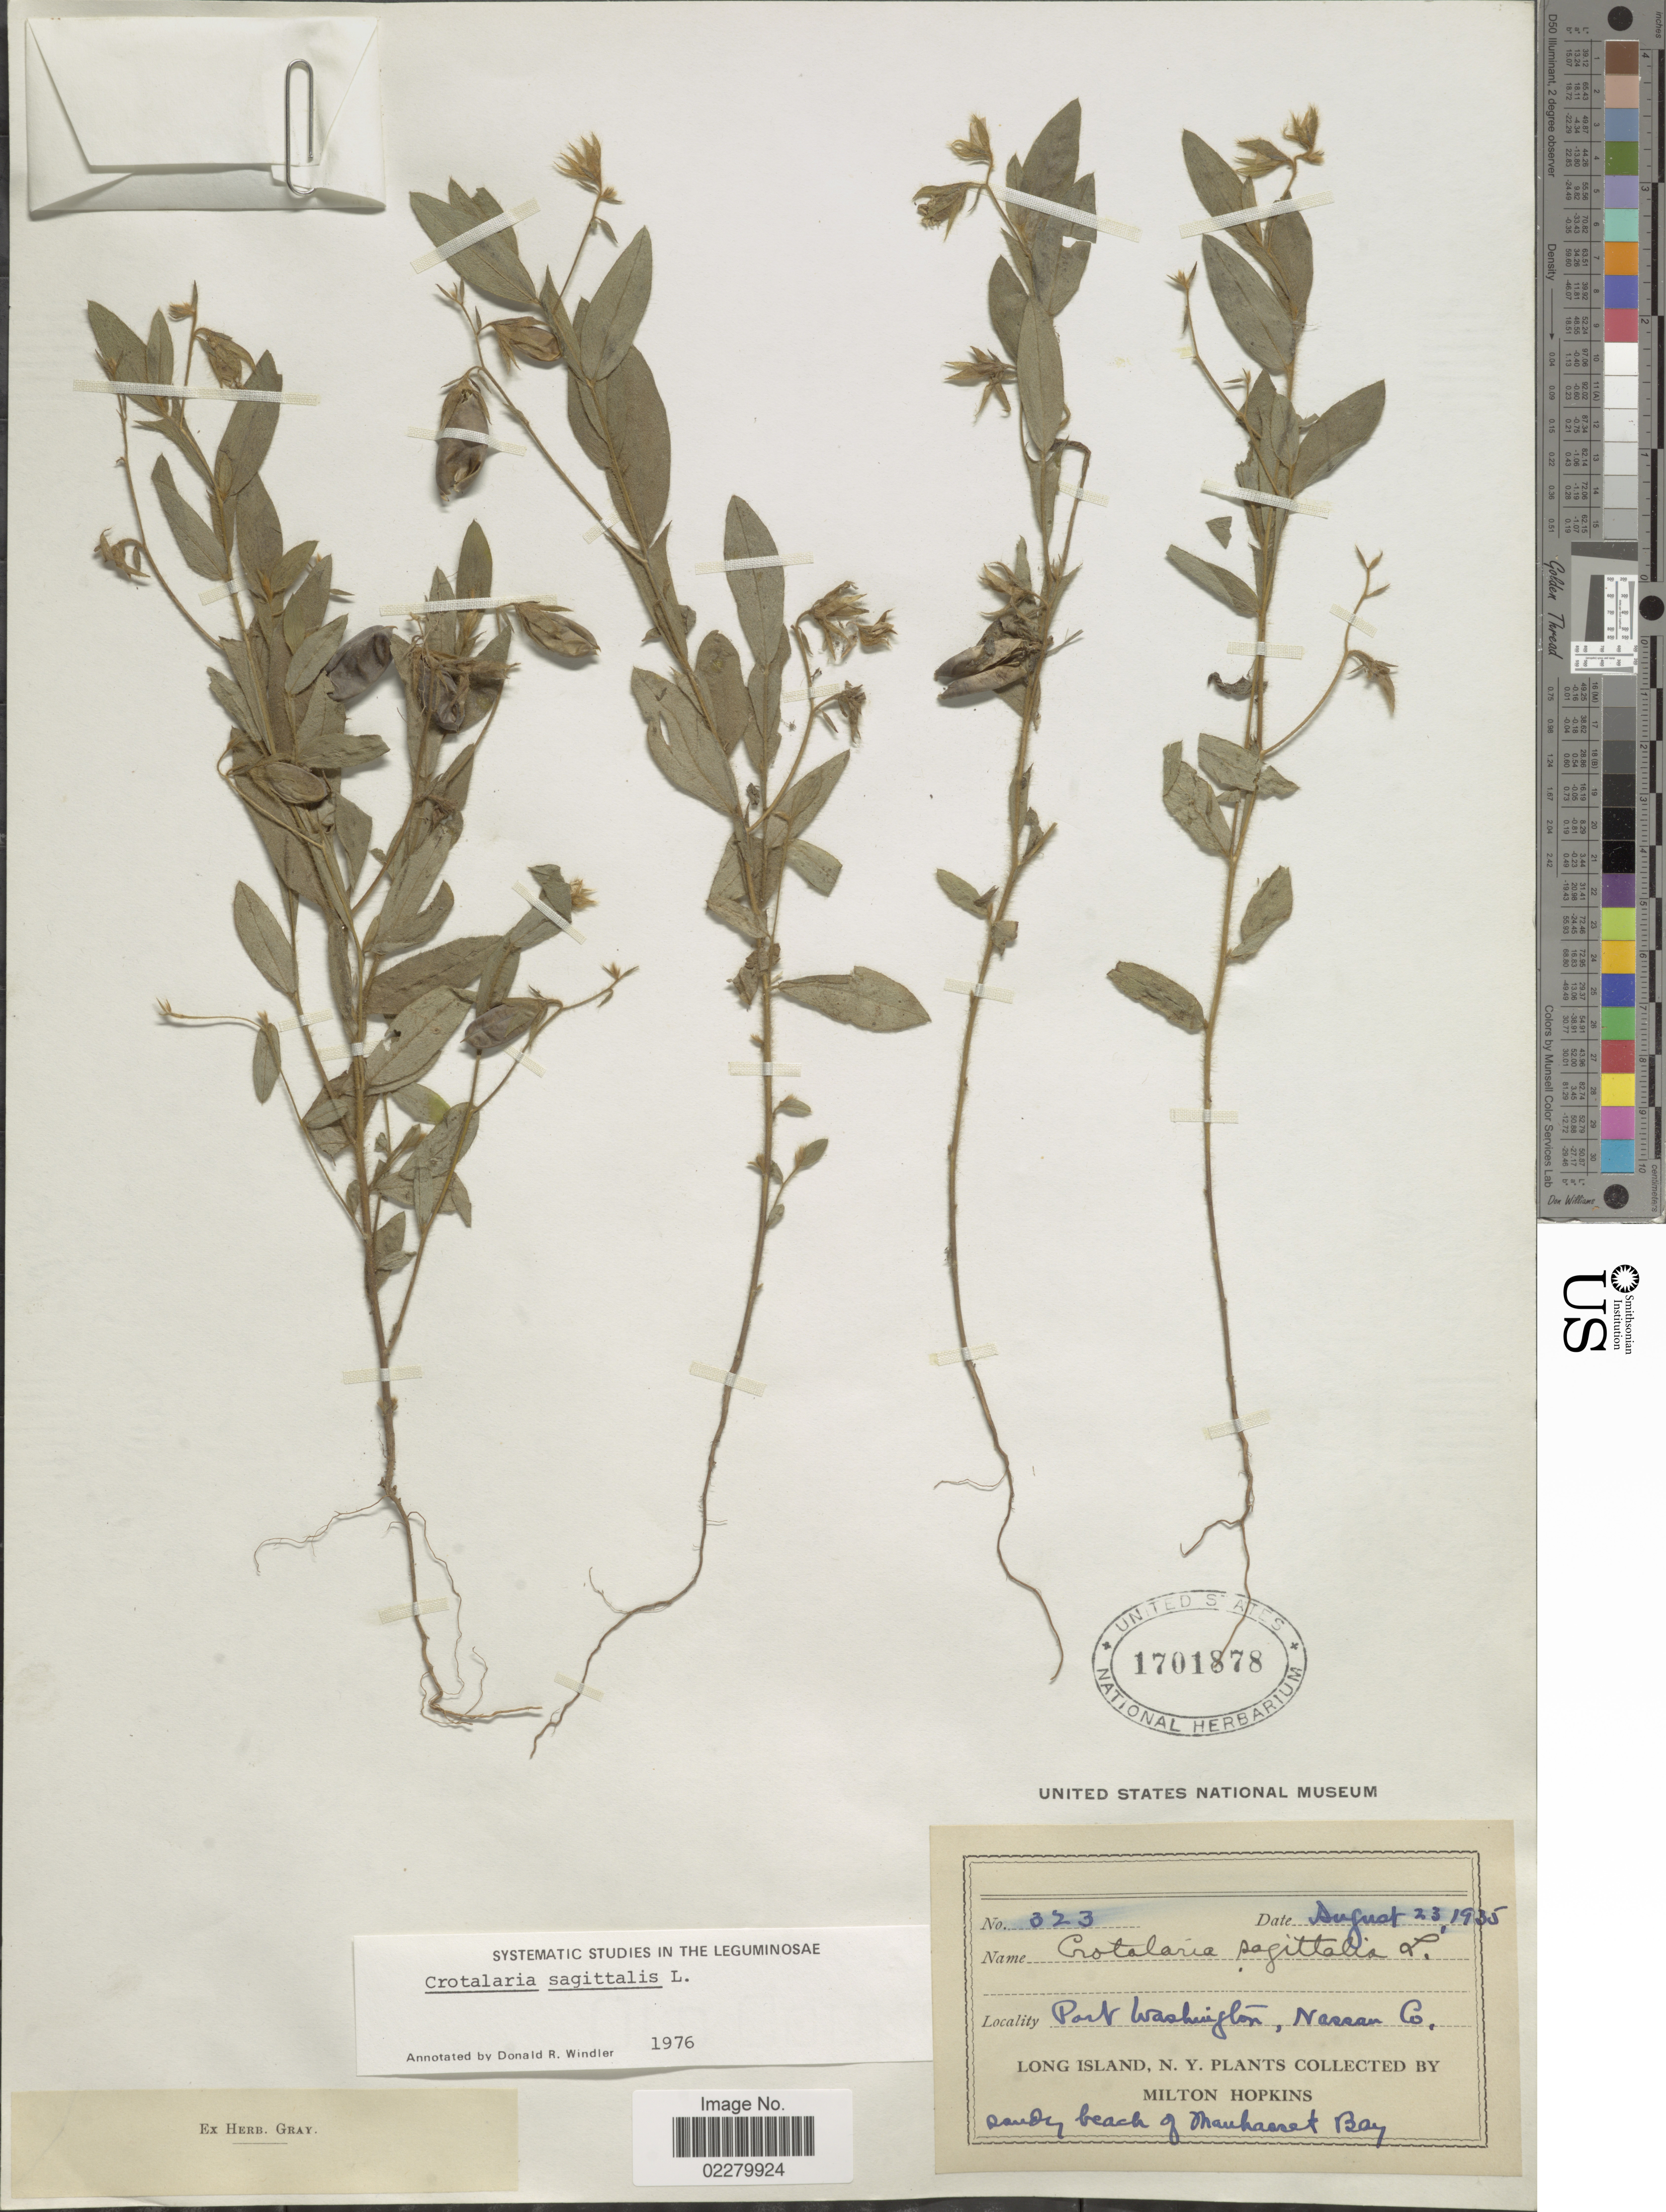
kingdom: Plantae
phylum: Tracheophyta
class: Magnoliopsida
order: Fabales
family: Fabaceae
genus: Crotalaria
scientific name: Crotalaria sagittalis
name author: L.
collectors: M. Hopkins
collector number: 323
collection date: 1935-08-23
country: United States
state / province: New York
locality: Port Washington, Nassau Co. Long Island, N.Y. Sandy beach of Mauhasset Bay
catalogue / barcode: US 1701878